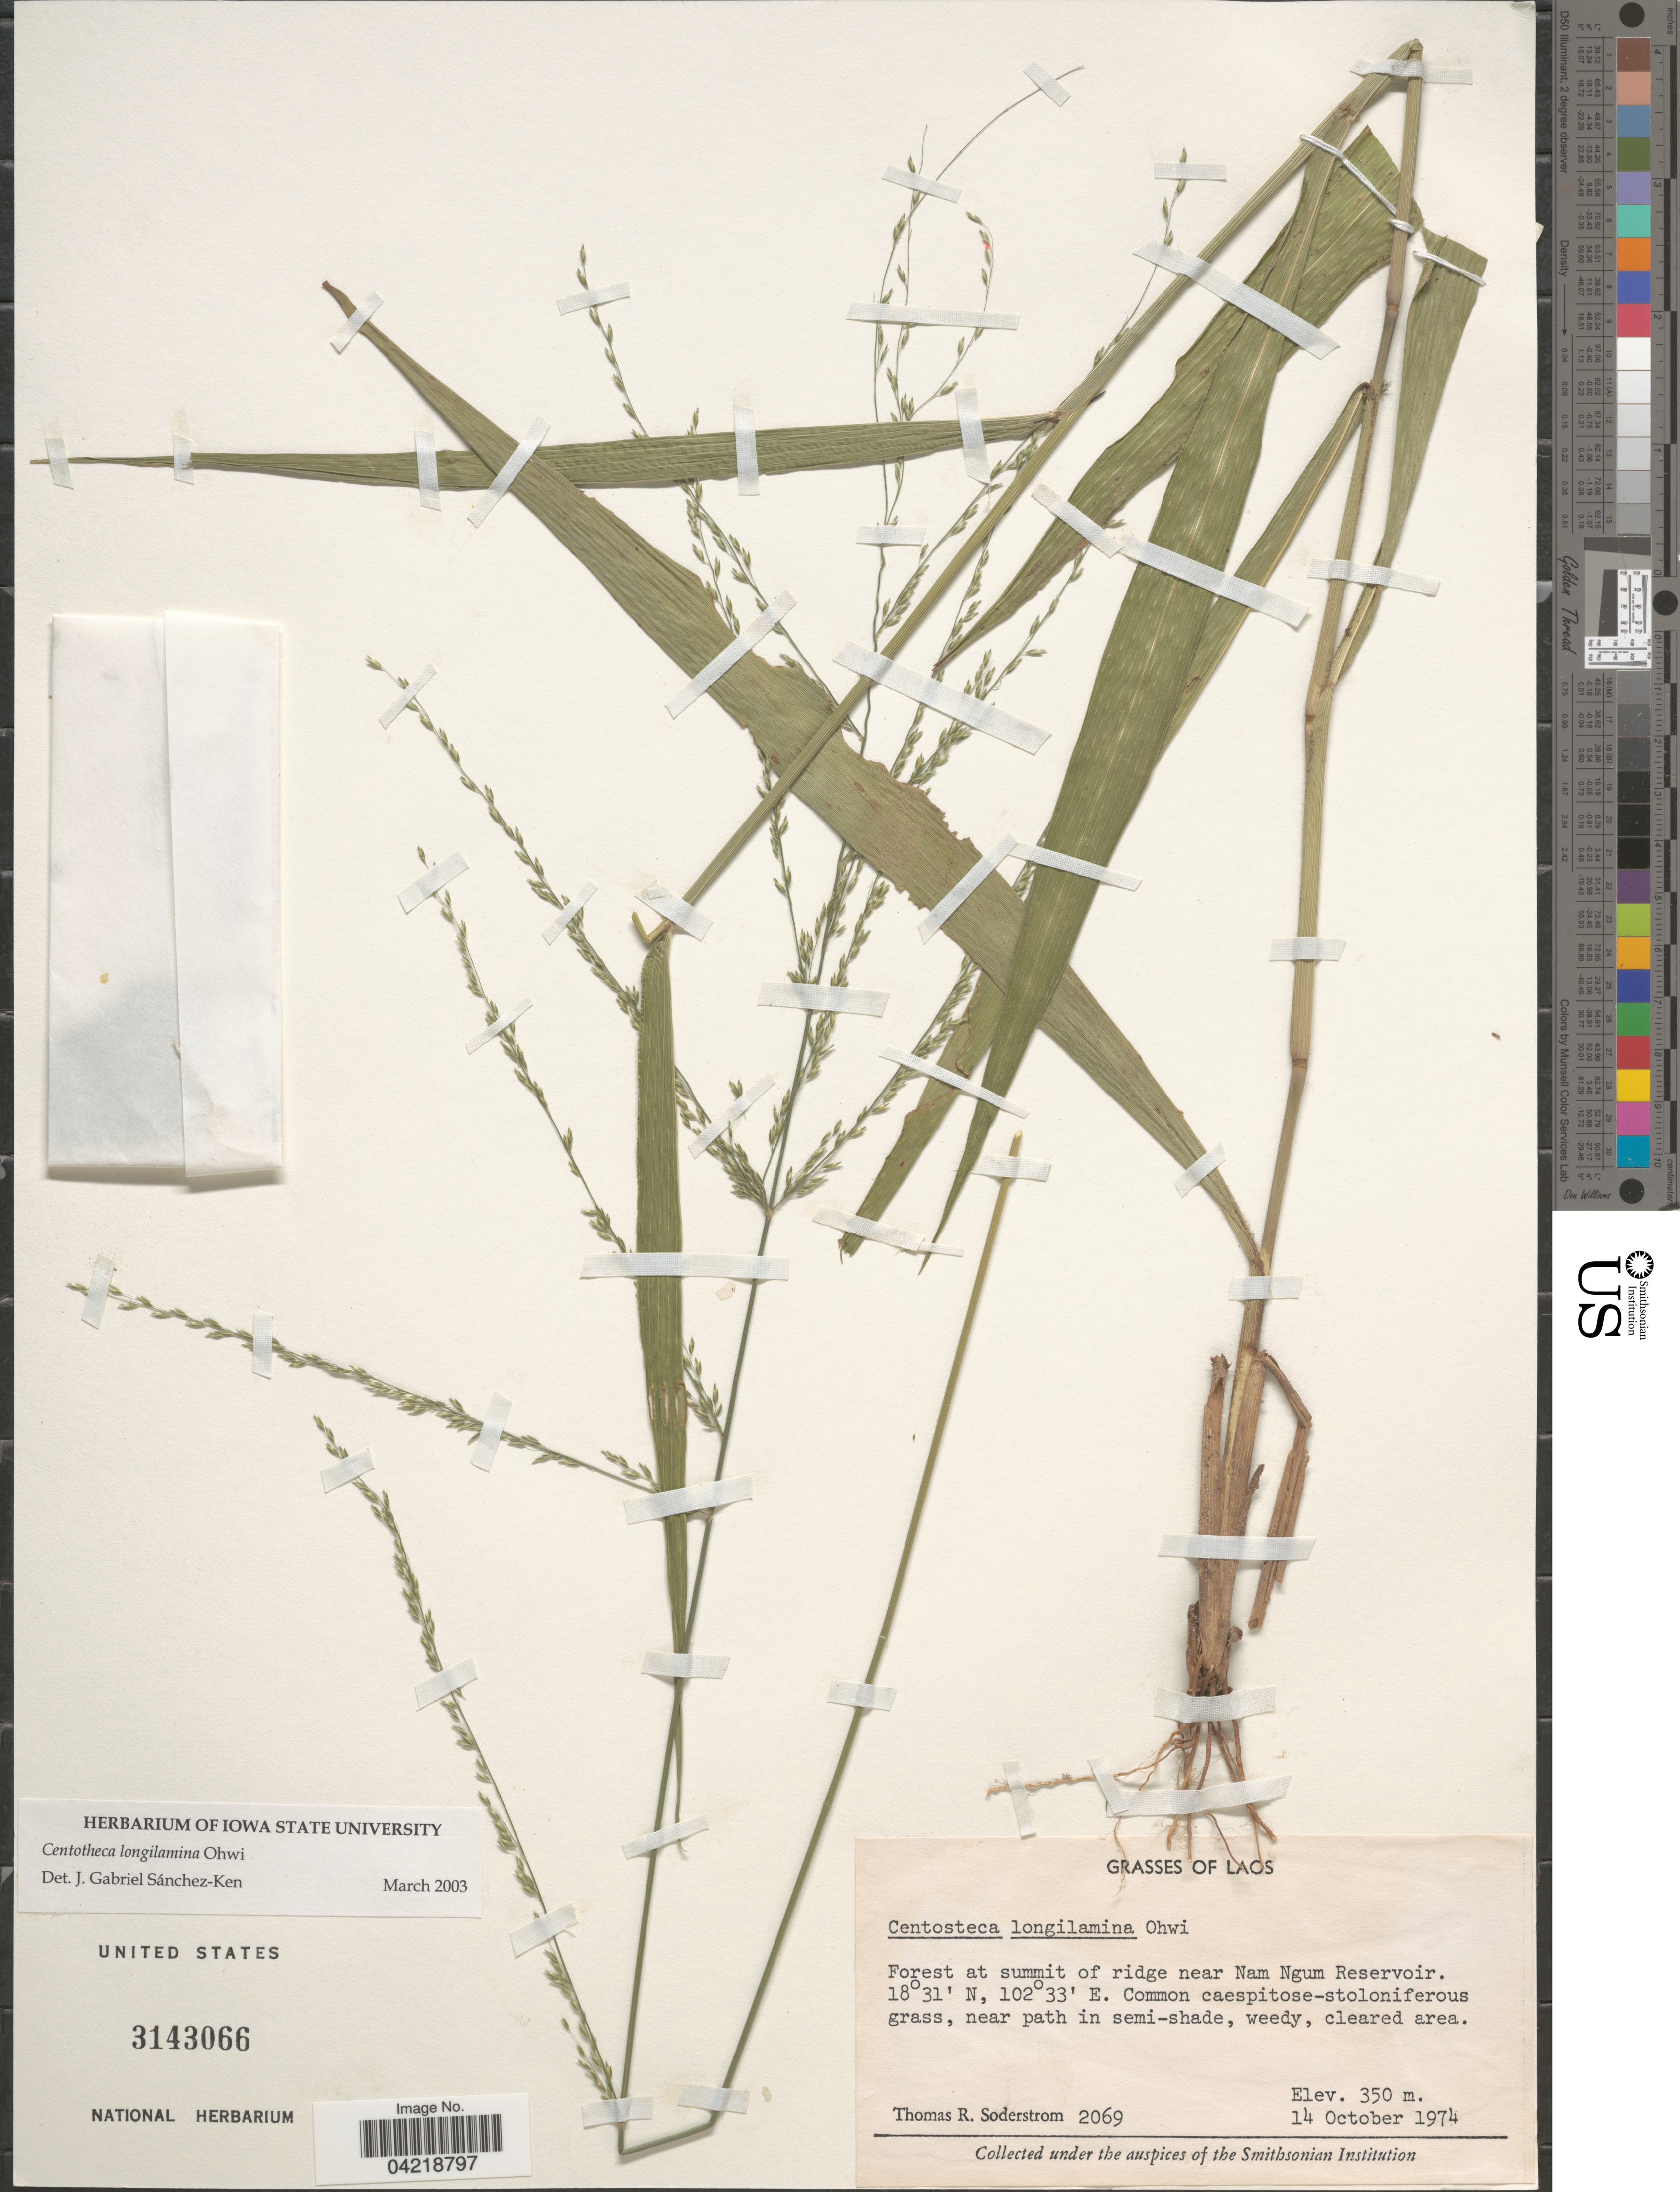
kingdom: Plantae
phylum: Tracheophyta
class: Liliopsida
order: Poales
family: Poaceae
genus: Centotheca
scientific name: Centotheca lappacea var. longilamina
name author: (Ohwi) Bor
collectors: T. R. Soderstrom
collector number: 2069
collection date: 1974-10-14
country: Laos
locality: Forest at summit of ridge near Nam Ngum Reservoir.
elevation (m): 350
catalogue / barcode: US 3143066